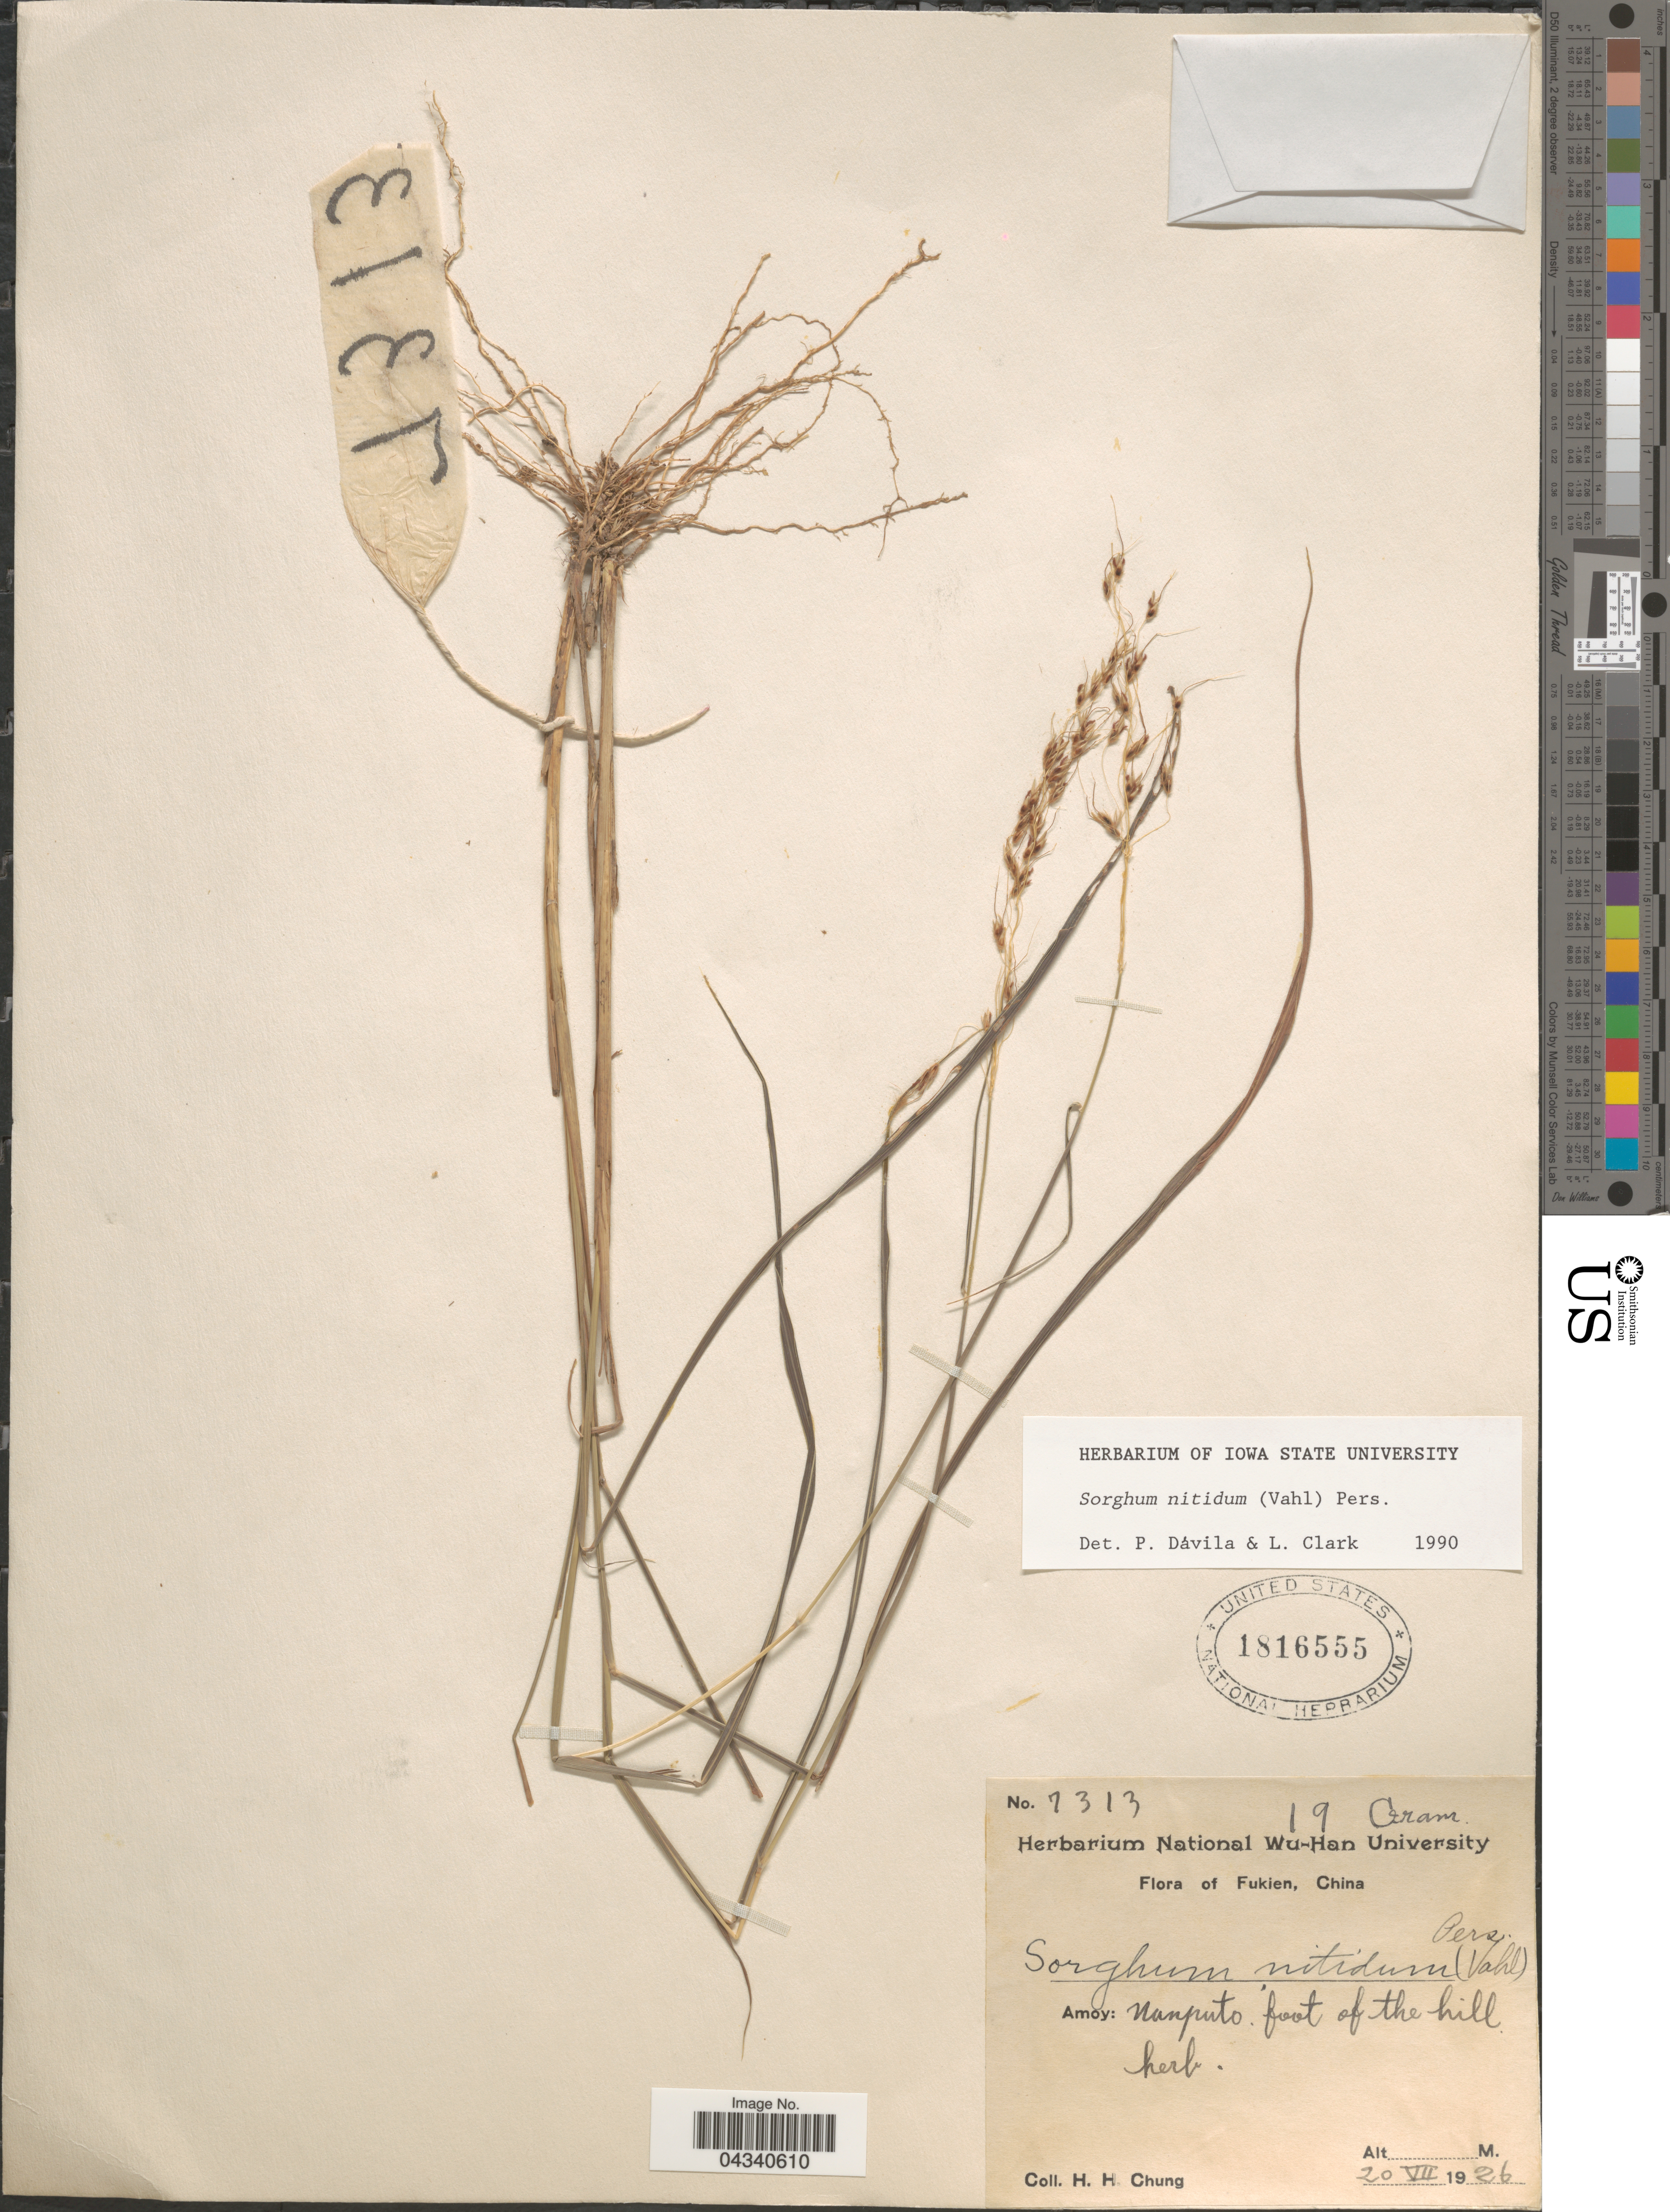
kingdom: Plantae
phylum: Tracheophyta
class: Liliopsida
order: Poales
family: Poaceae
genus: Sorghum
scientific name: Sorghum nitidum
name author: (Vahl) Pers.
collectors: H. Chung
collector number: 7313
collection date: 1926-07-20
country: China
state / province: Fujian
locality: Fukien. Amoy: Nanputo, foot of the hill.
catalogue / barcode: US 1816555